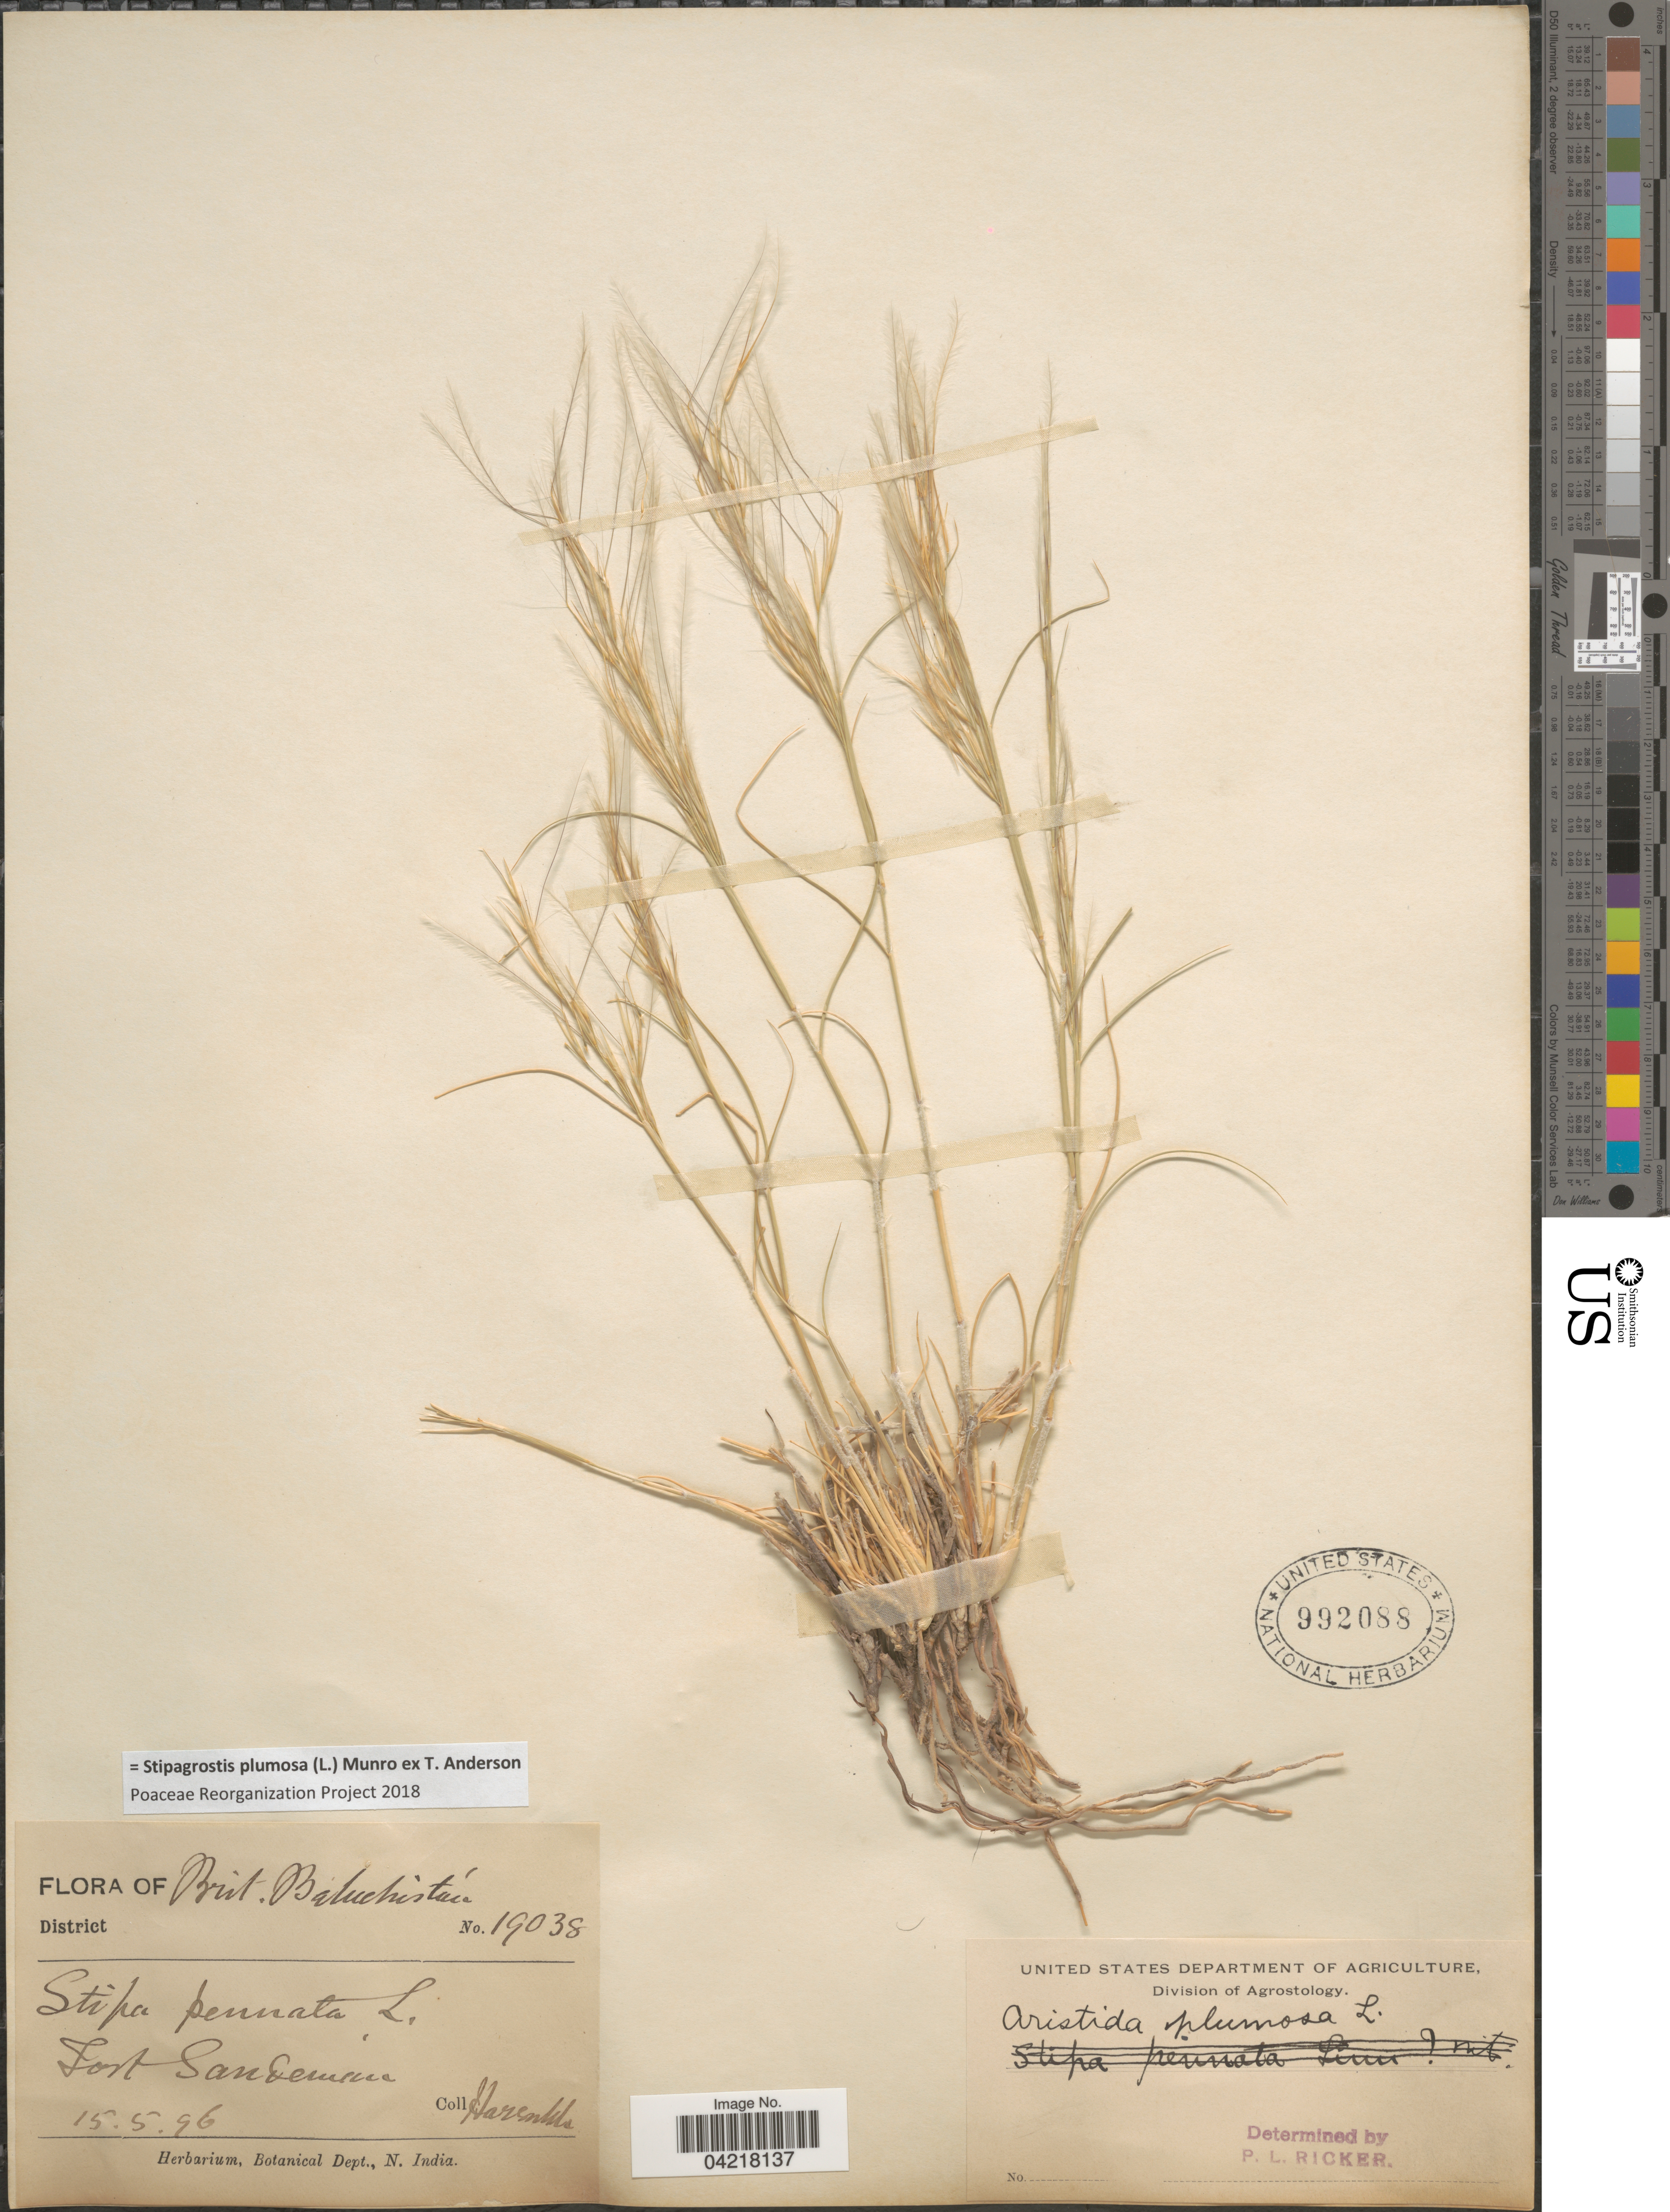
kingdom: Plantae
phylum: Tracheophyta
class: Liliopsida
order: Poales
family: Poaceae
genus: Stipagrostis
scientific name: Stipagrostis plumosa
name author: (L.) Munro ex T. Anderson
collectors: Harenkle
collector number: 19038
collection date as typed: Transcribed d/m/y: 15/5/96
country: Pakistan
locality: Brit. Baluchistán. Fort Sandeman.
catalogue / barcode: US 992088